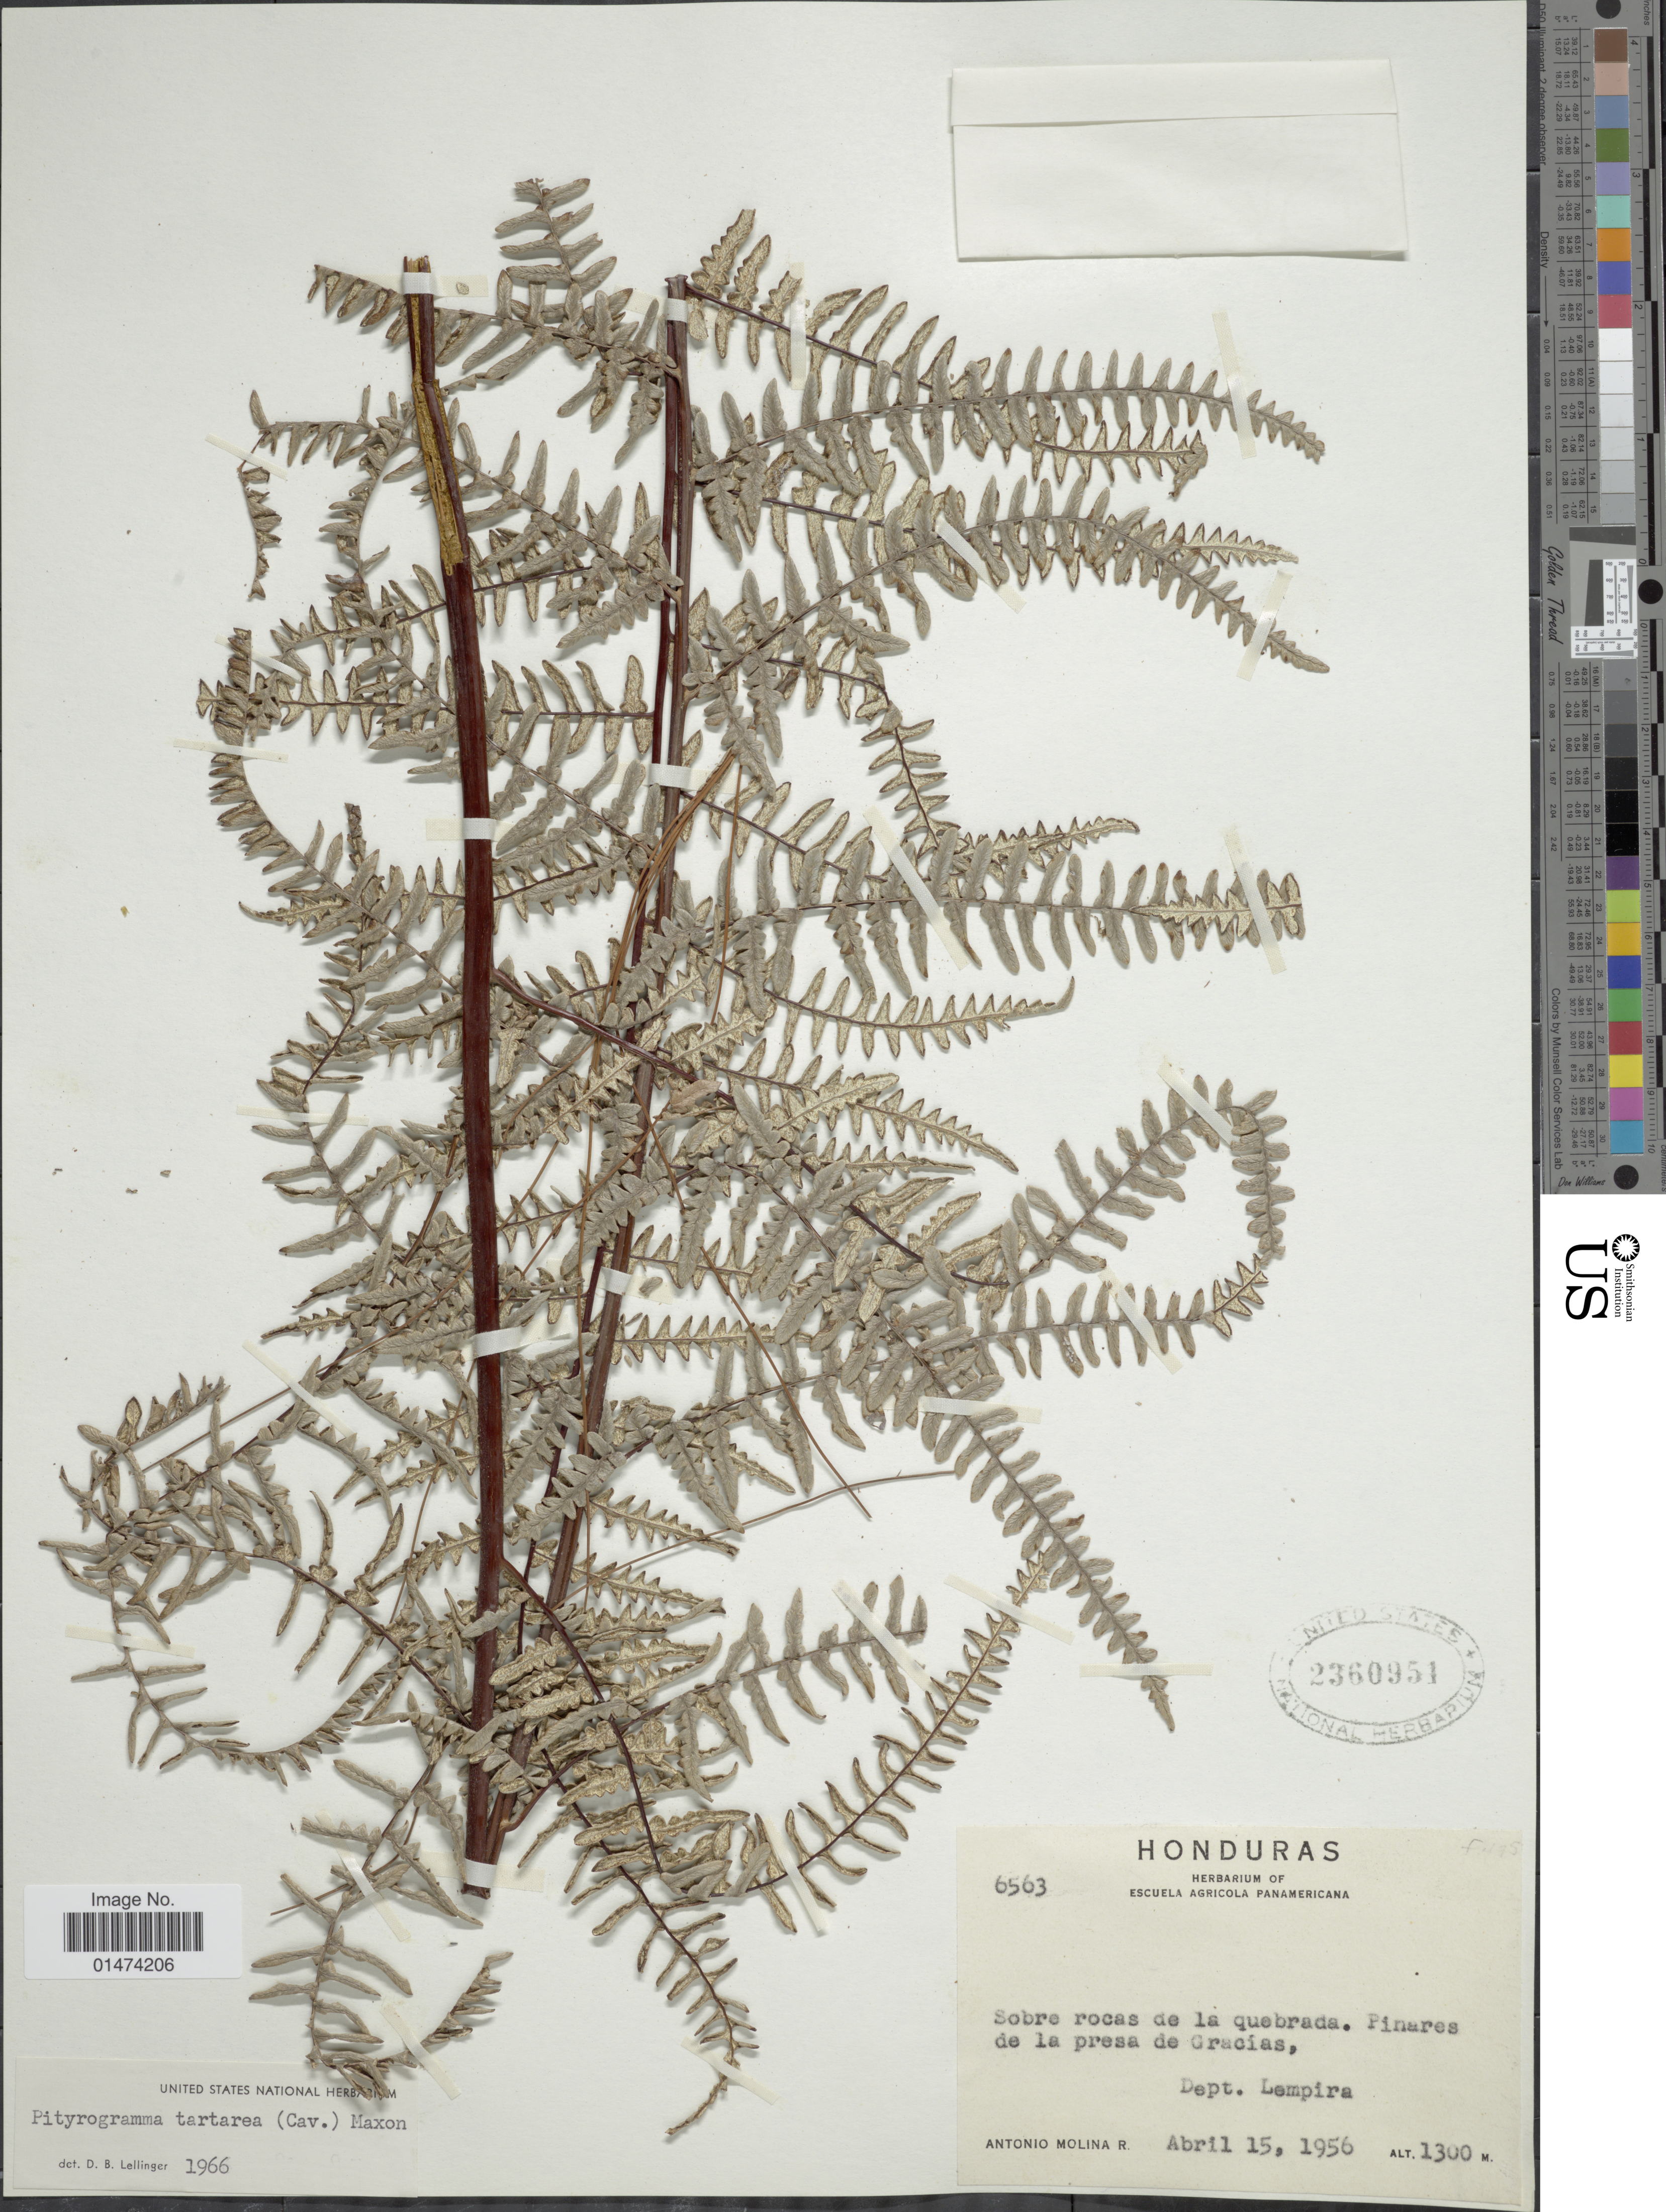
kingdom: Plantae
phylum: Tracheophyta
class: Polypodiopsida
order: Polypodiales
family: Pteridaceae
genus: Pityrogramma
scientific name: Pityrogramma tartarea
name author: (Cav.) Maxon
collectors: A. Molina R.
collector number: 6563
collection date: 1956-04-15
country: Honduras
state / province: Lempira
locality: Sobre rocas de la quebrada. Finares de la presa de Gracias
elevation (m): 1300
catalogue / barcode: US 2360951